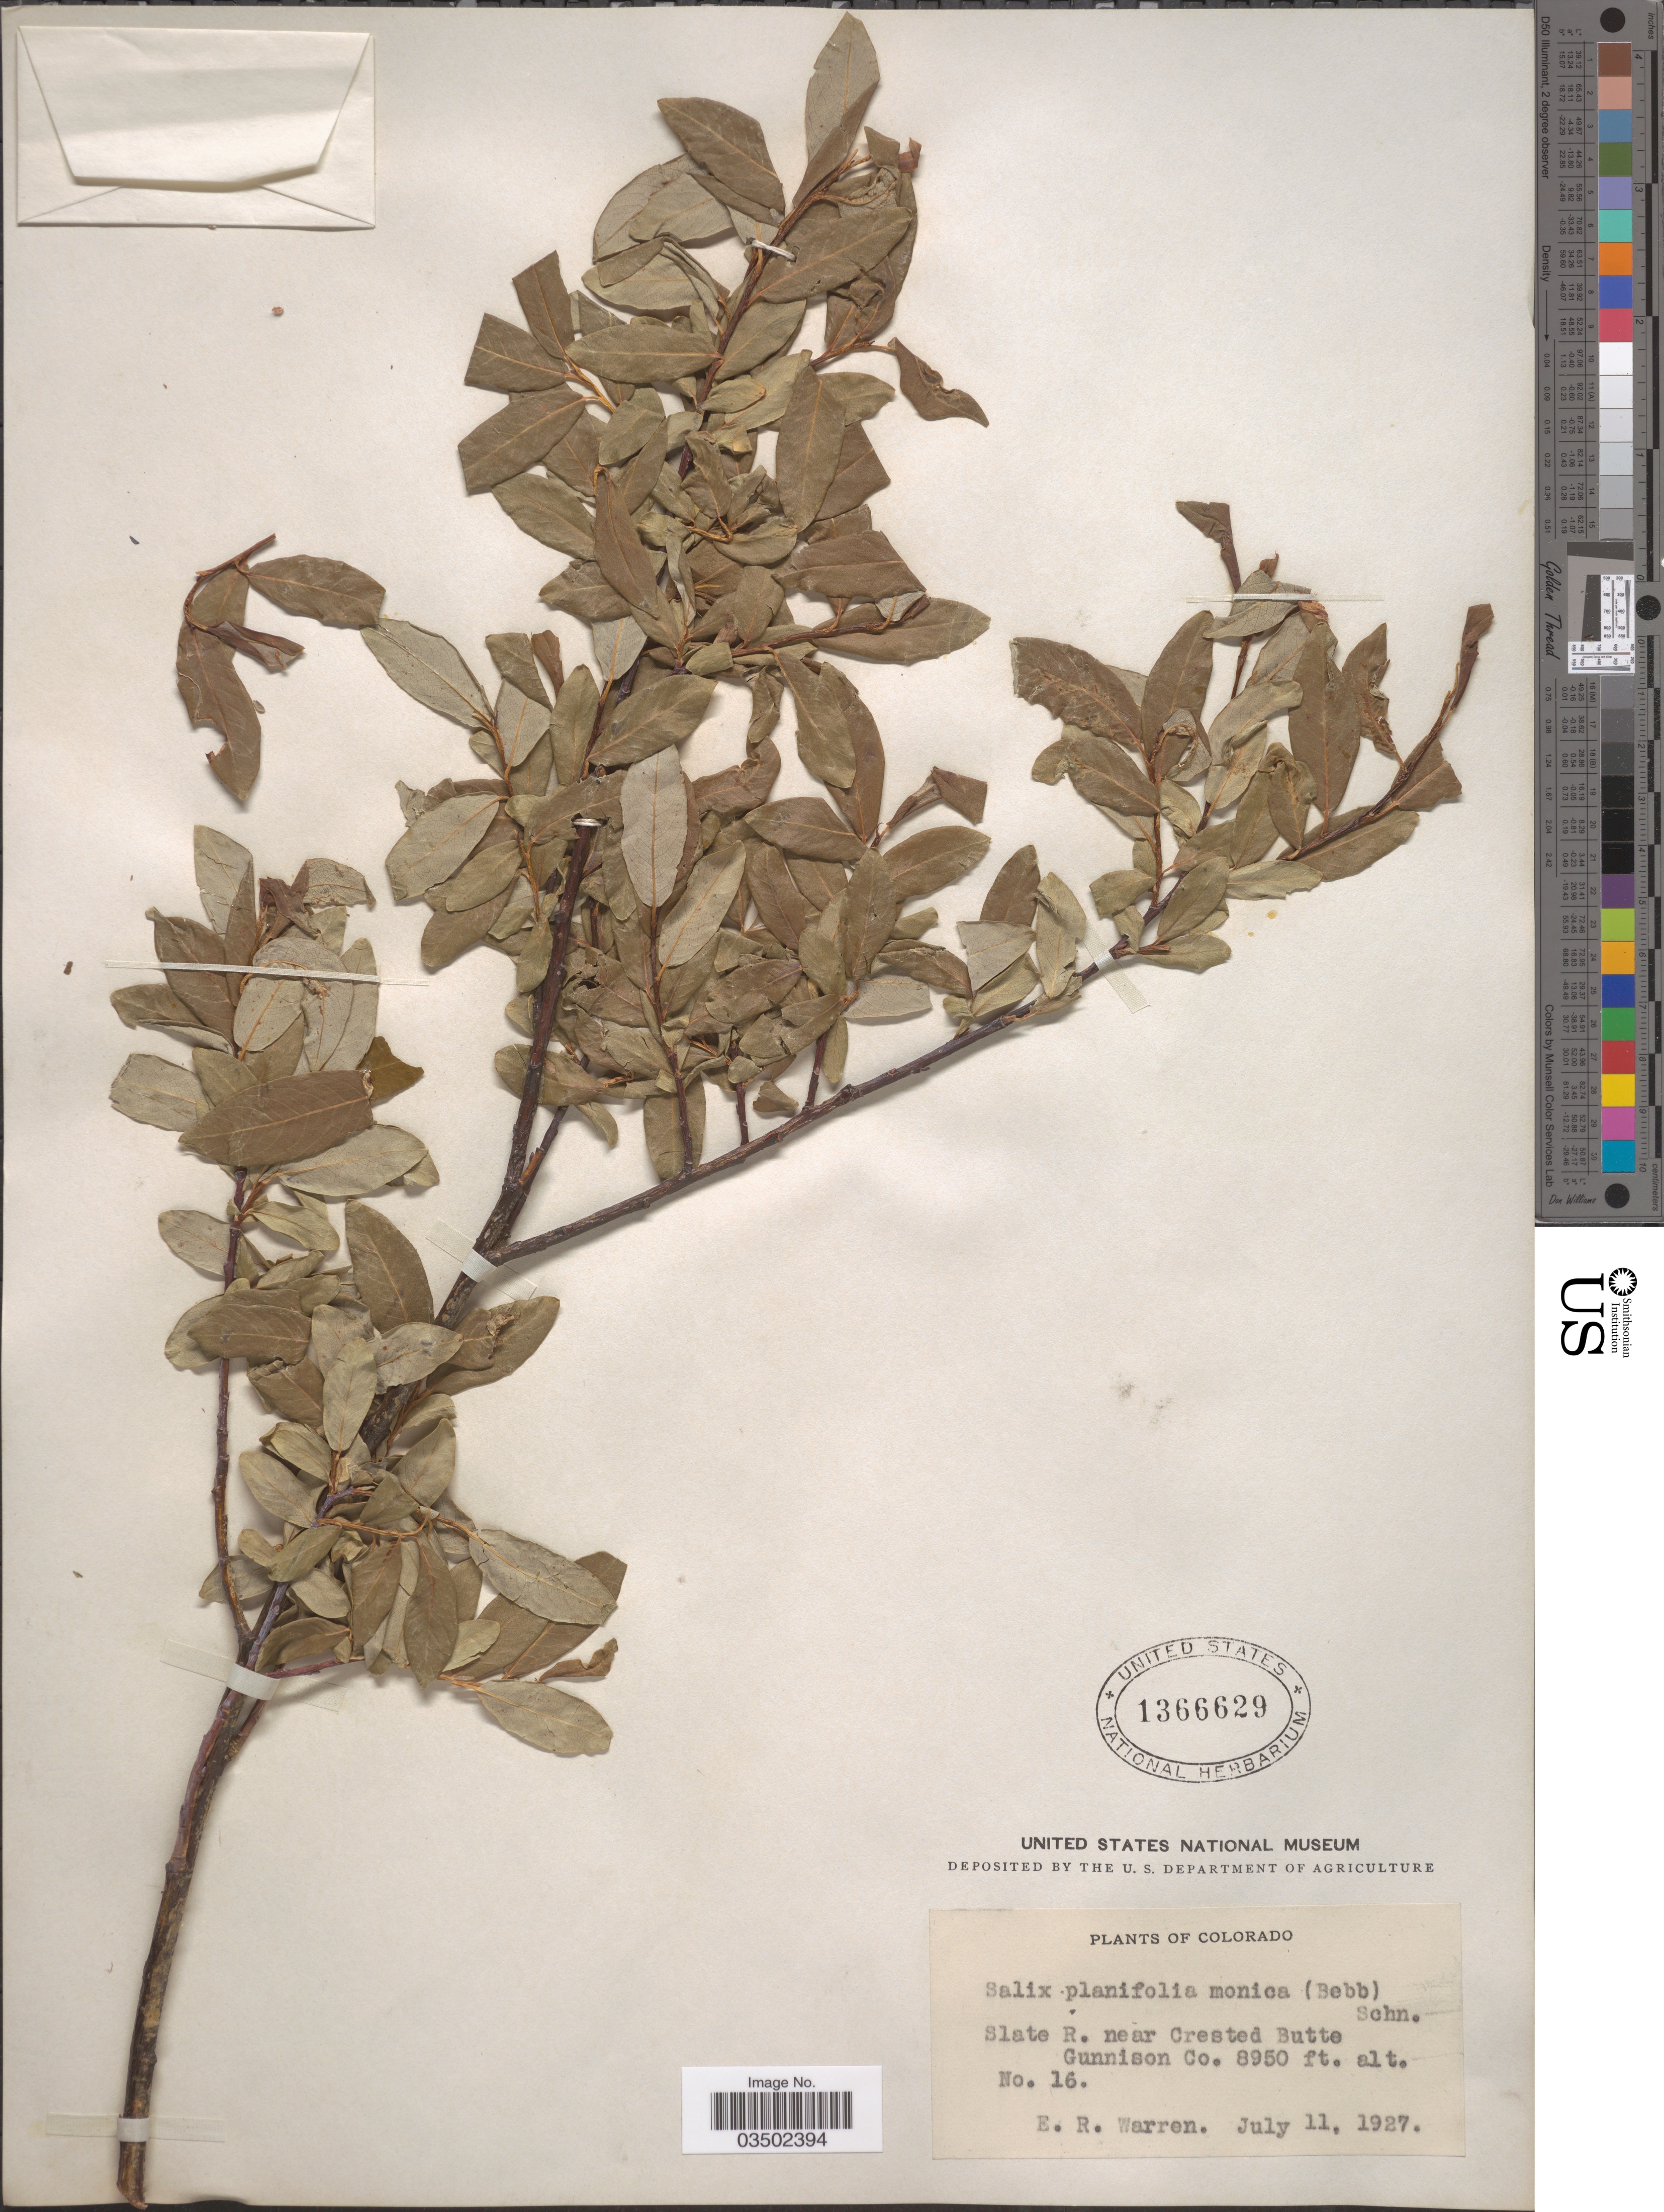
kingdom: Plantae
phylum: Tracheophyta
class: Magnoliopsida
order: Malpighiales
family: Salicaceae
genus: Salix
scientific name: Salix planifolia var. monica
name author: (Bebb) C.K. Schneid.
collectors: E. Warren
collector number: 16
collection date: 1927-07-11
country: United States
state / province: Colorado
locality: Slate R. near Crested Butte Gunnison Co.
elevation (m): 2728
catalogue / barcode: US 1366629